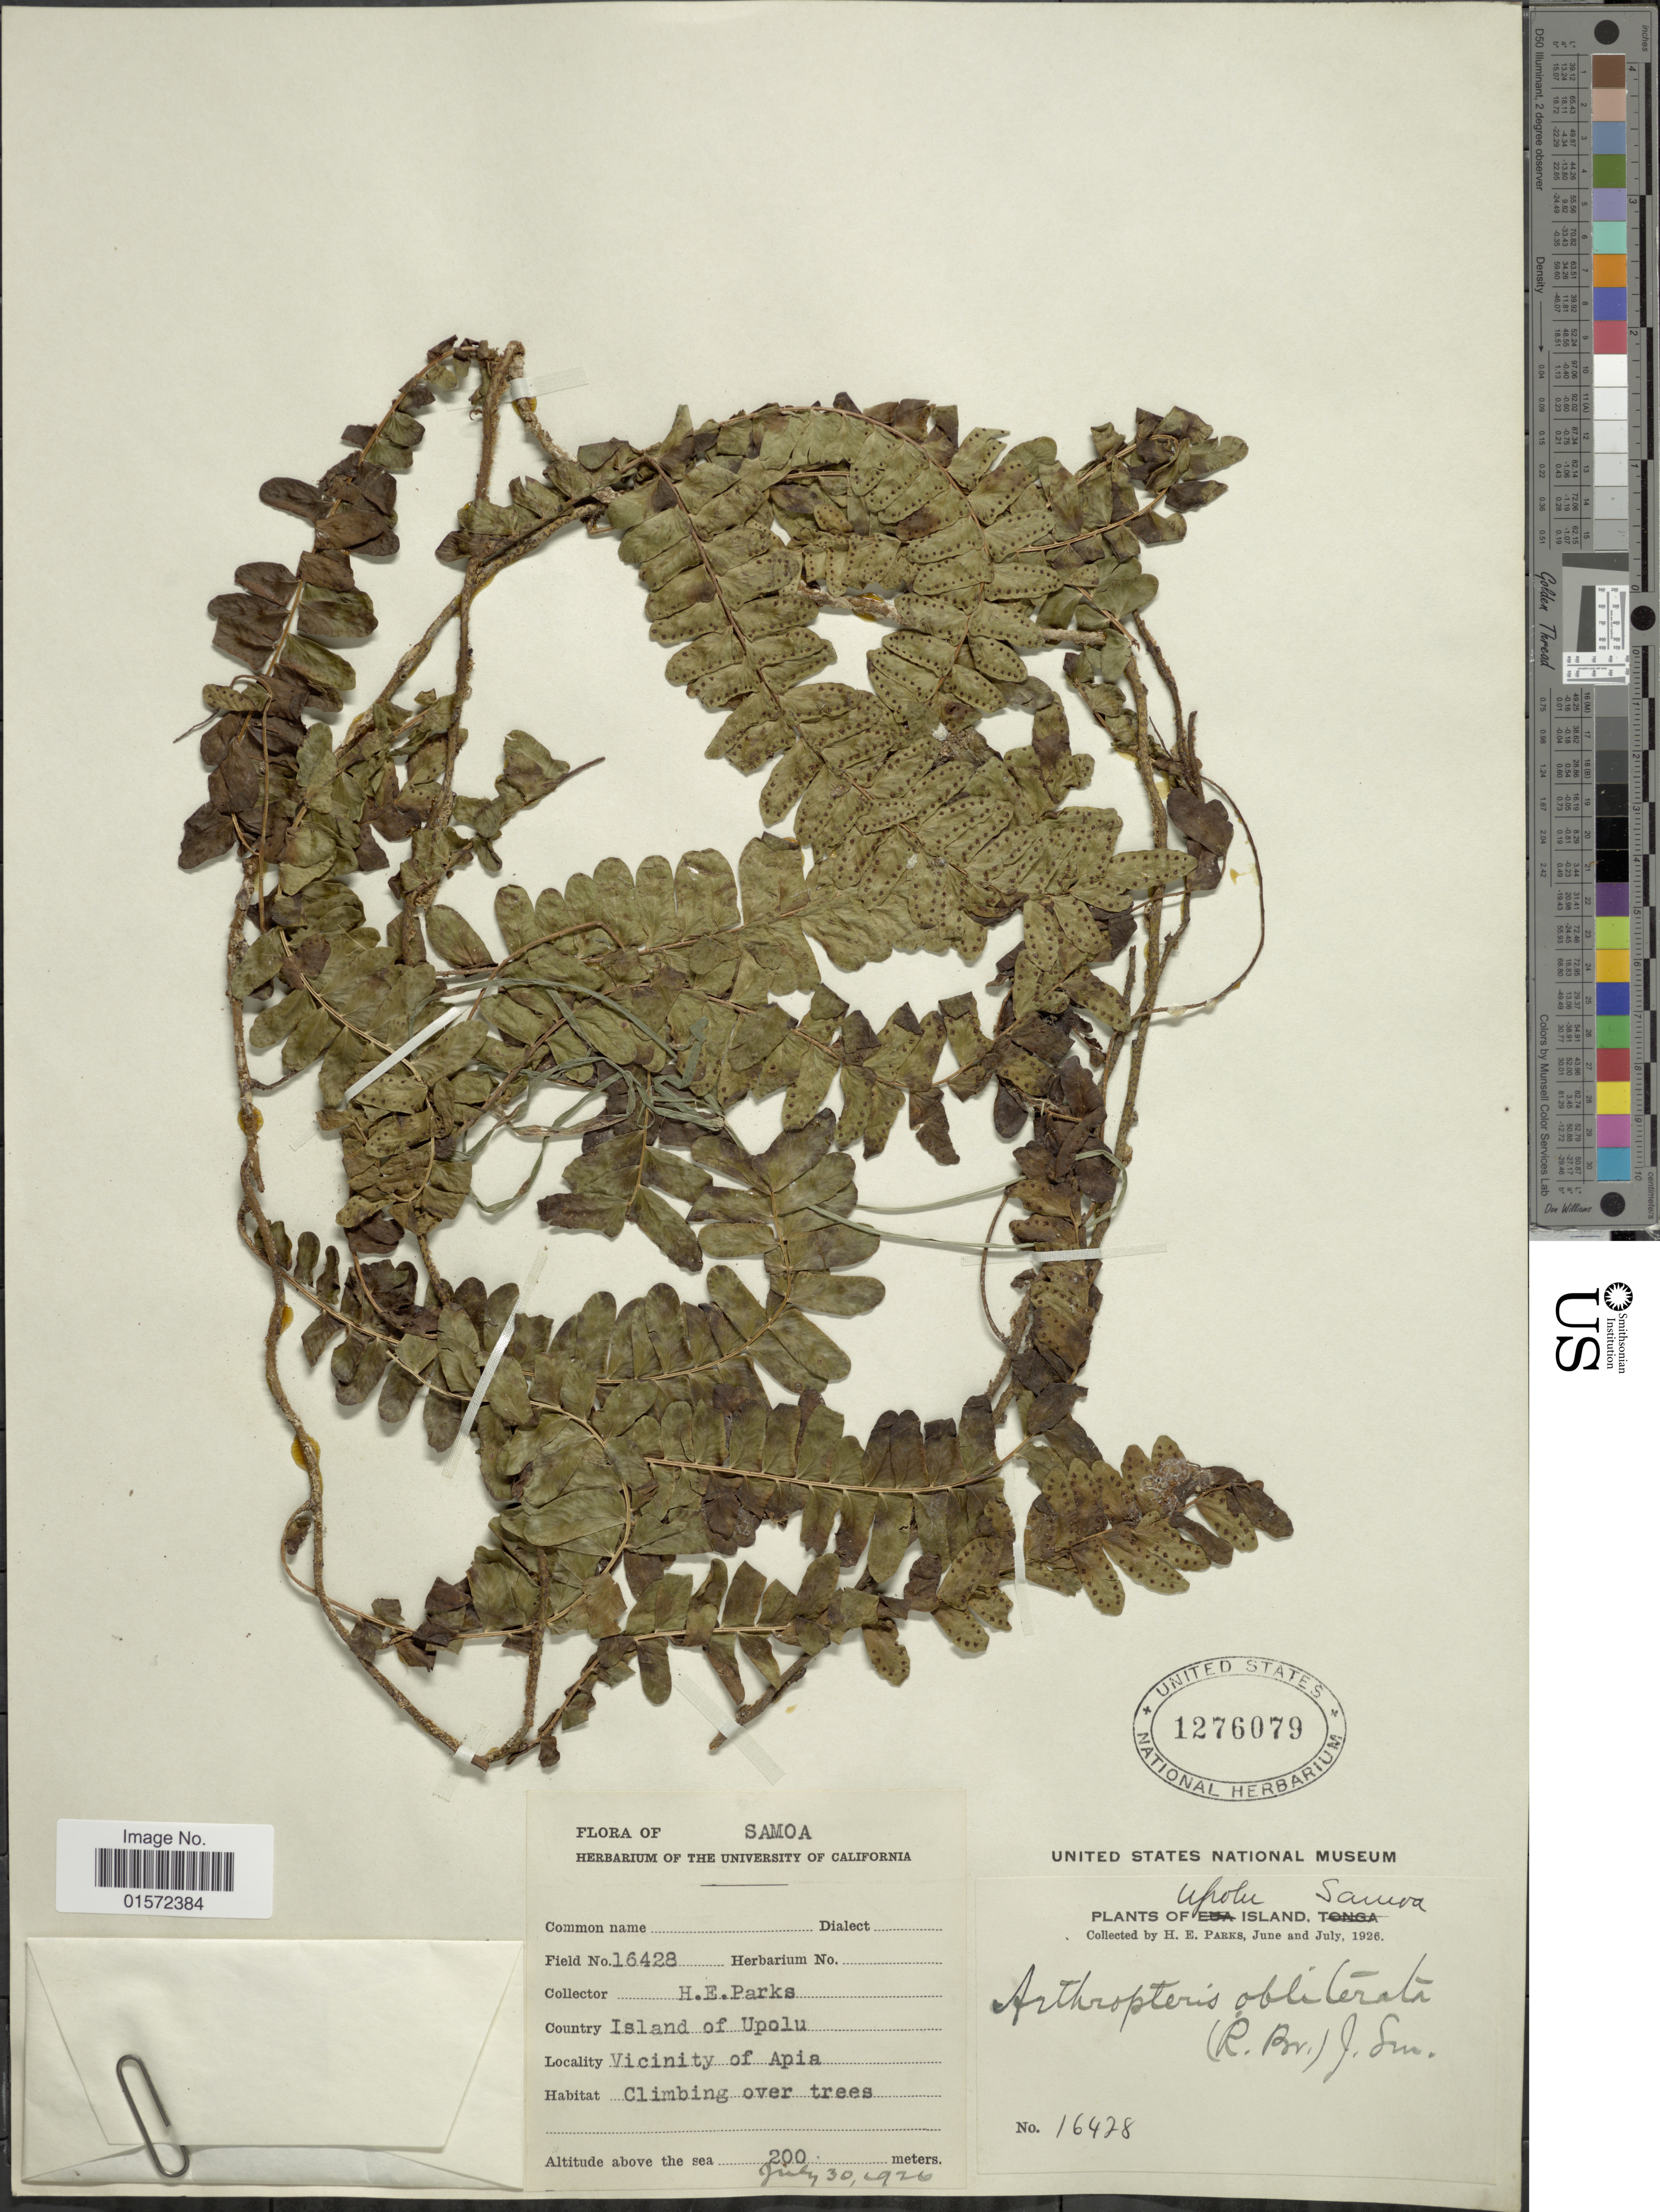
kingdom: Plantae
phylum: Tracheophyta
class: Polypodiopsida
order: Polypodiales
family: Tectariaceae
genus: Arthropteris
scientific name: Arthropteris obliterata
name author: (R. Br.) J. Sm.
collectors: H. E. Parks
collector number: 16428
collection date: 1926-07-30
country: Samoa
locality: Samoa, Island of Upolu, Vicinity of Apia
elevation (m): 200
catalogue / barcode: US 1276079